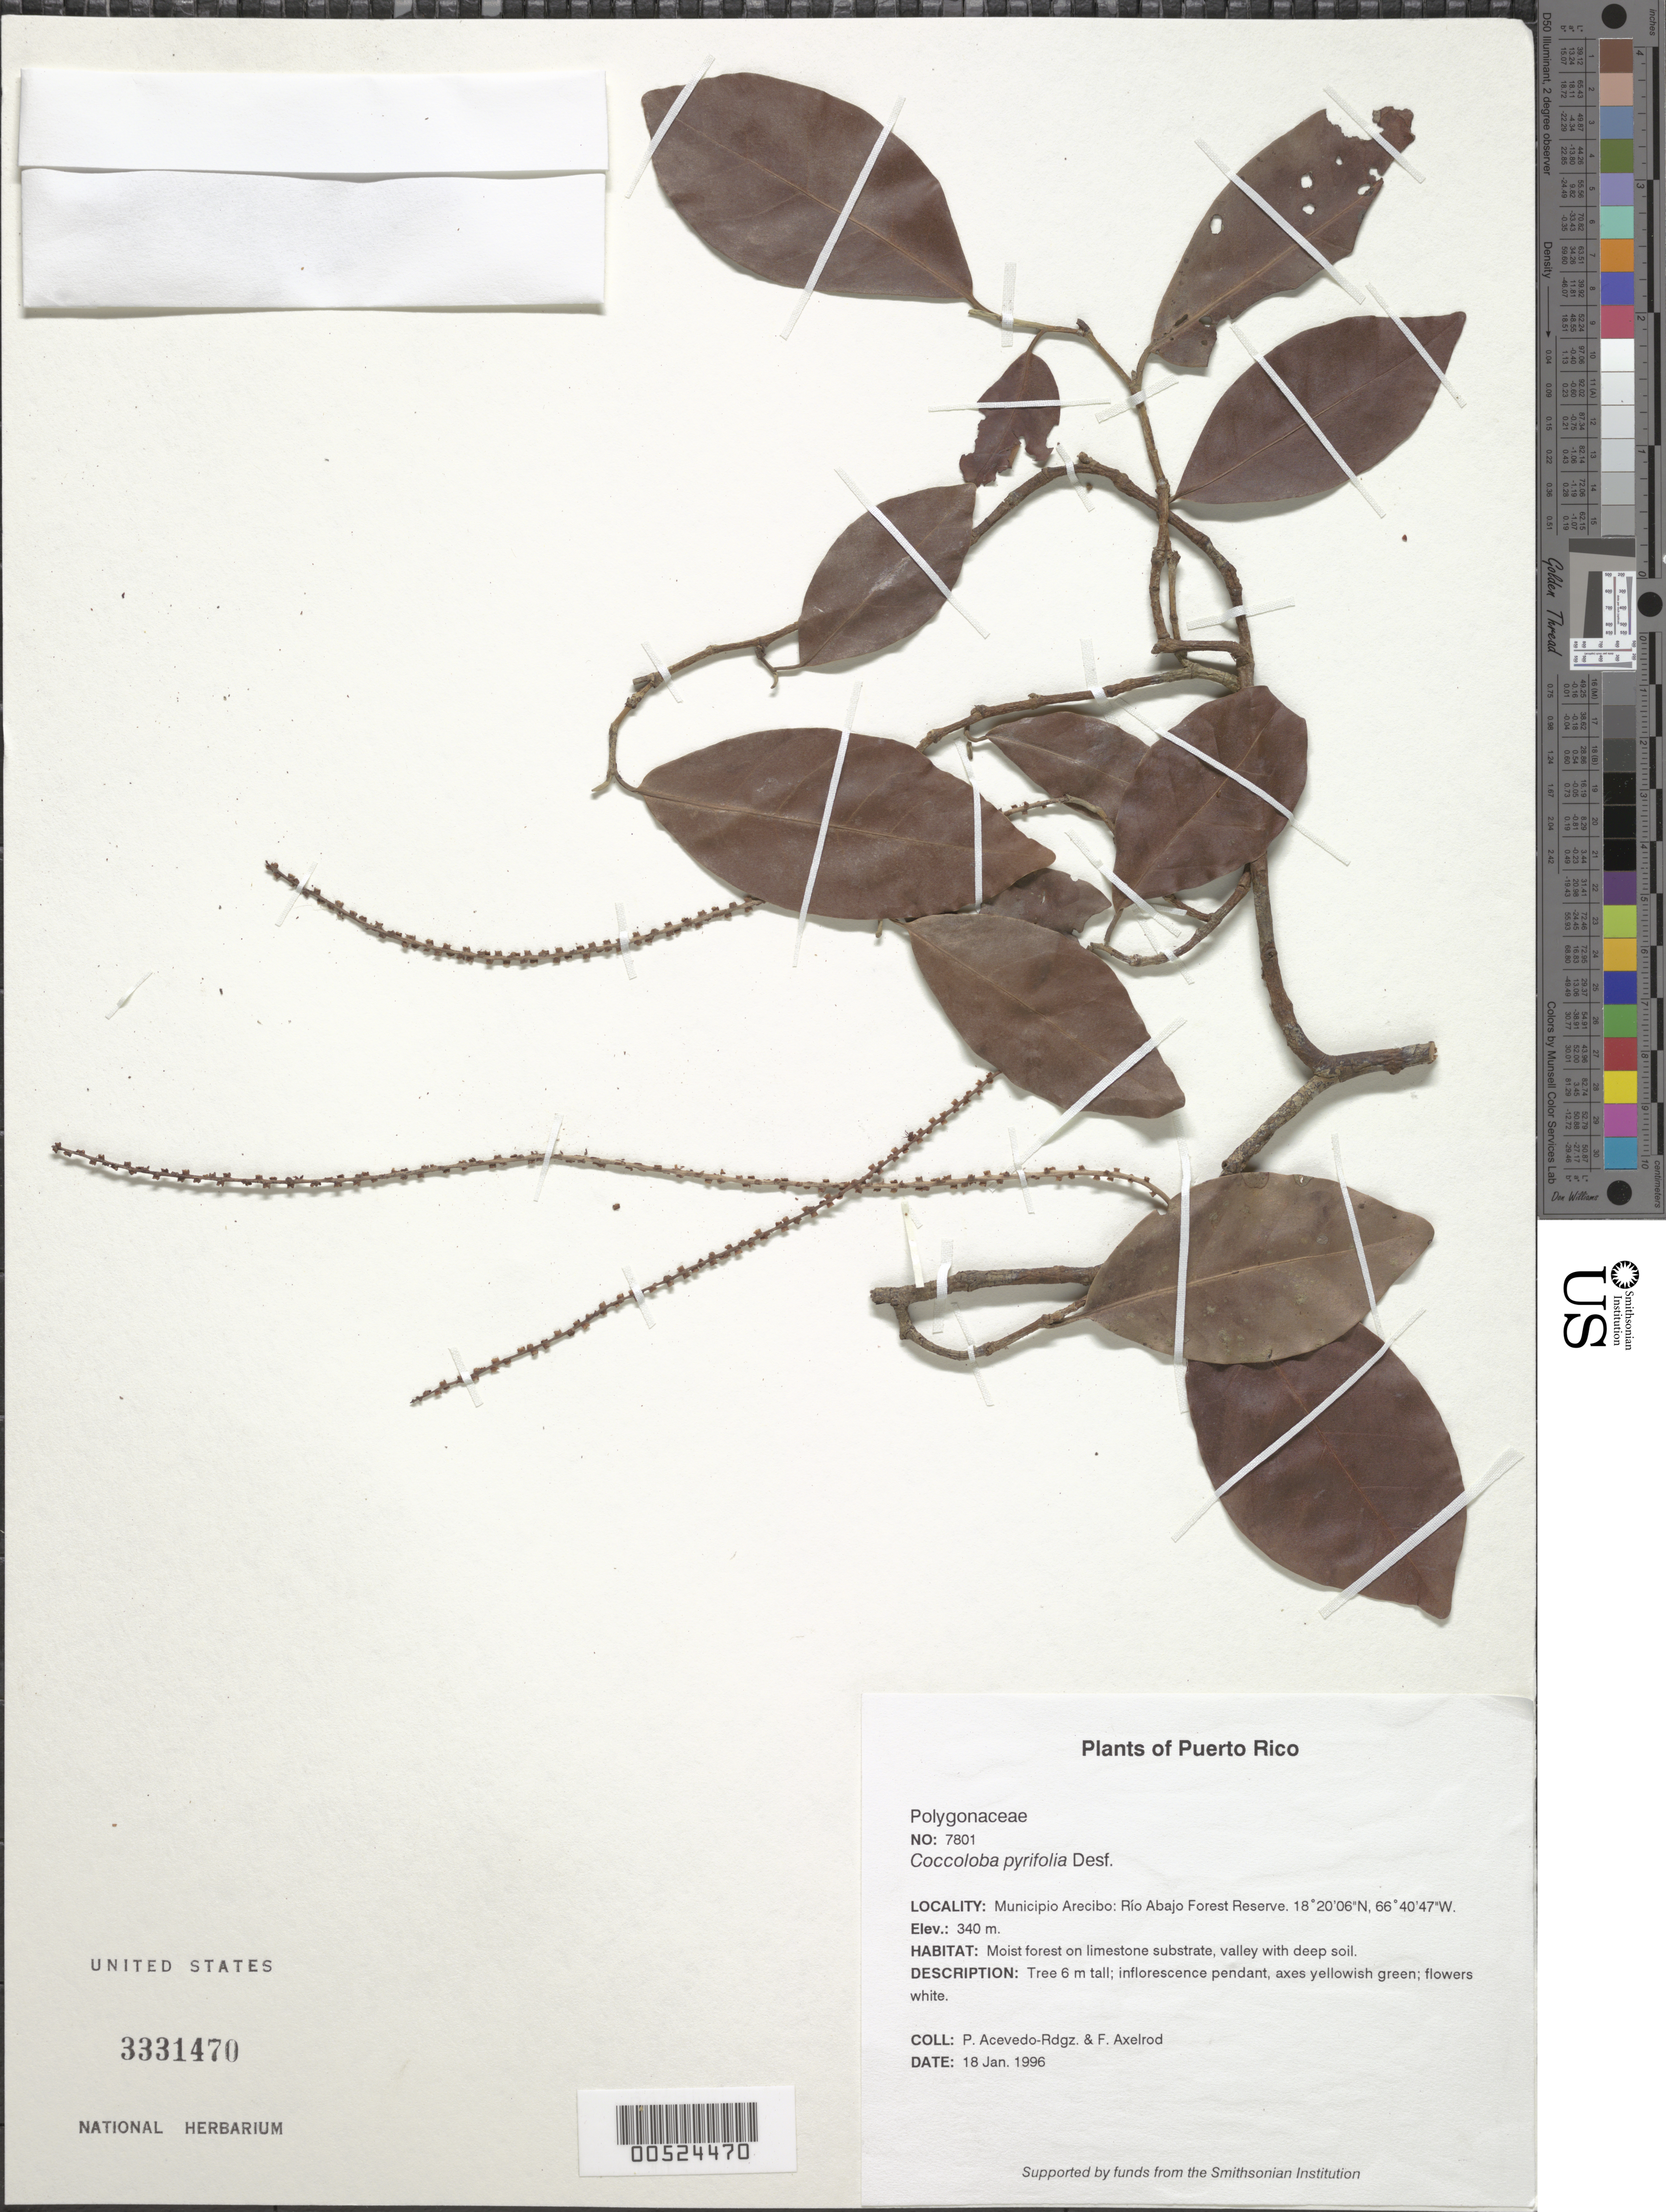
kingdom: Plantae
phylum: Tracheophyta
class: Magnoliopsida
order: Caryophyllales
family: Polygonaceae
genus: Coccoloba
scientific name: Coccoloba pyrifolia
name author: Desf.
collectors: P. Acevedo-Rodr. & F. S. Axelrod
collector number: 7801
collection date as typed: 18 Jan 1996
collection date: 1996-01-18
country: Puerto Rico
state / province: Arecibo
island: Puerto Rico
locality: Arecibo; Río Abajo Forest Reserve.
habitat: Moist forest on limestone substrate.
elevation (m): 340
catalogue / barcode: US 3331470